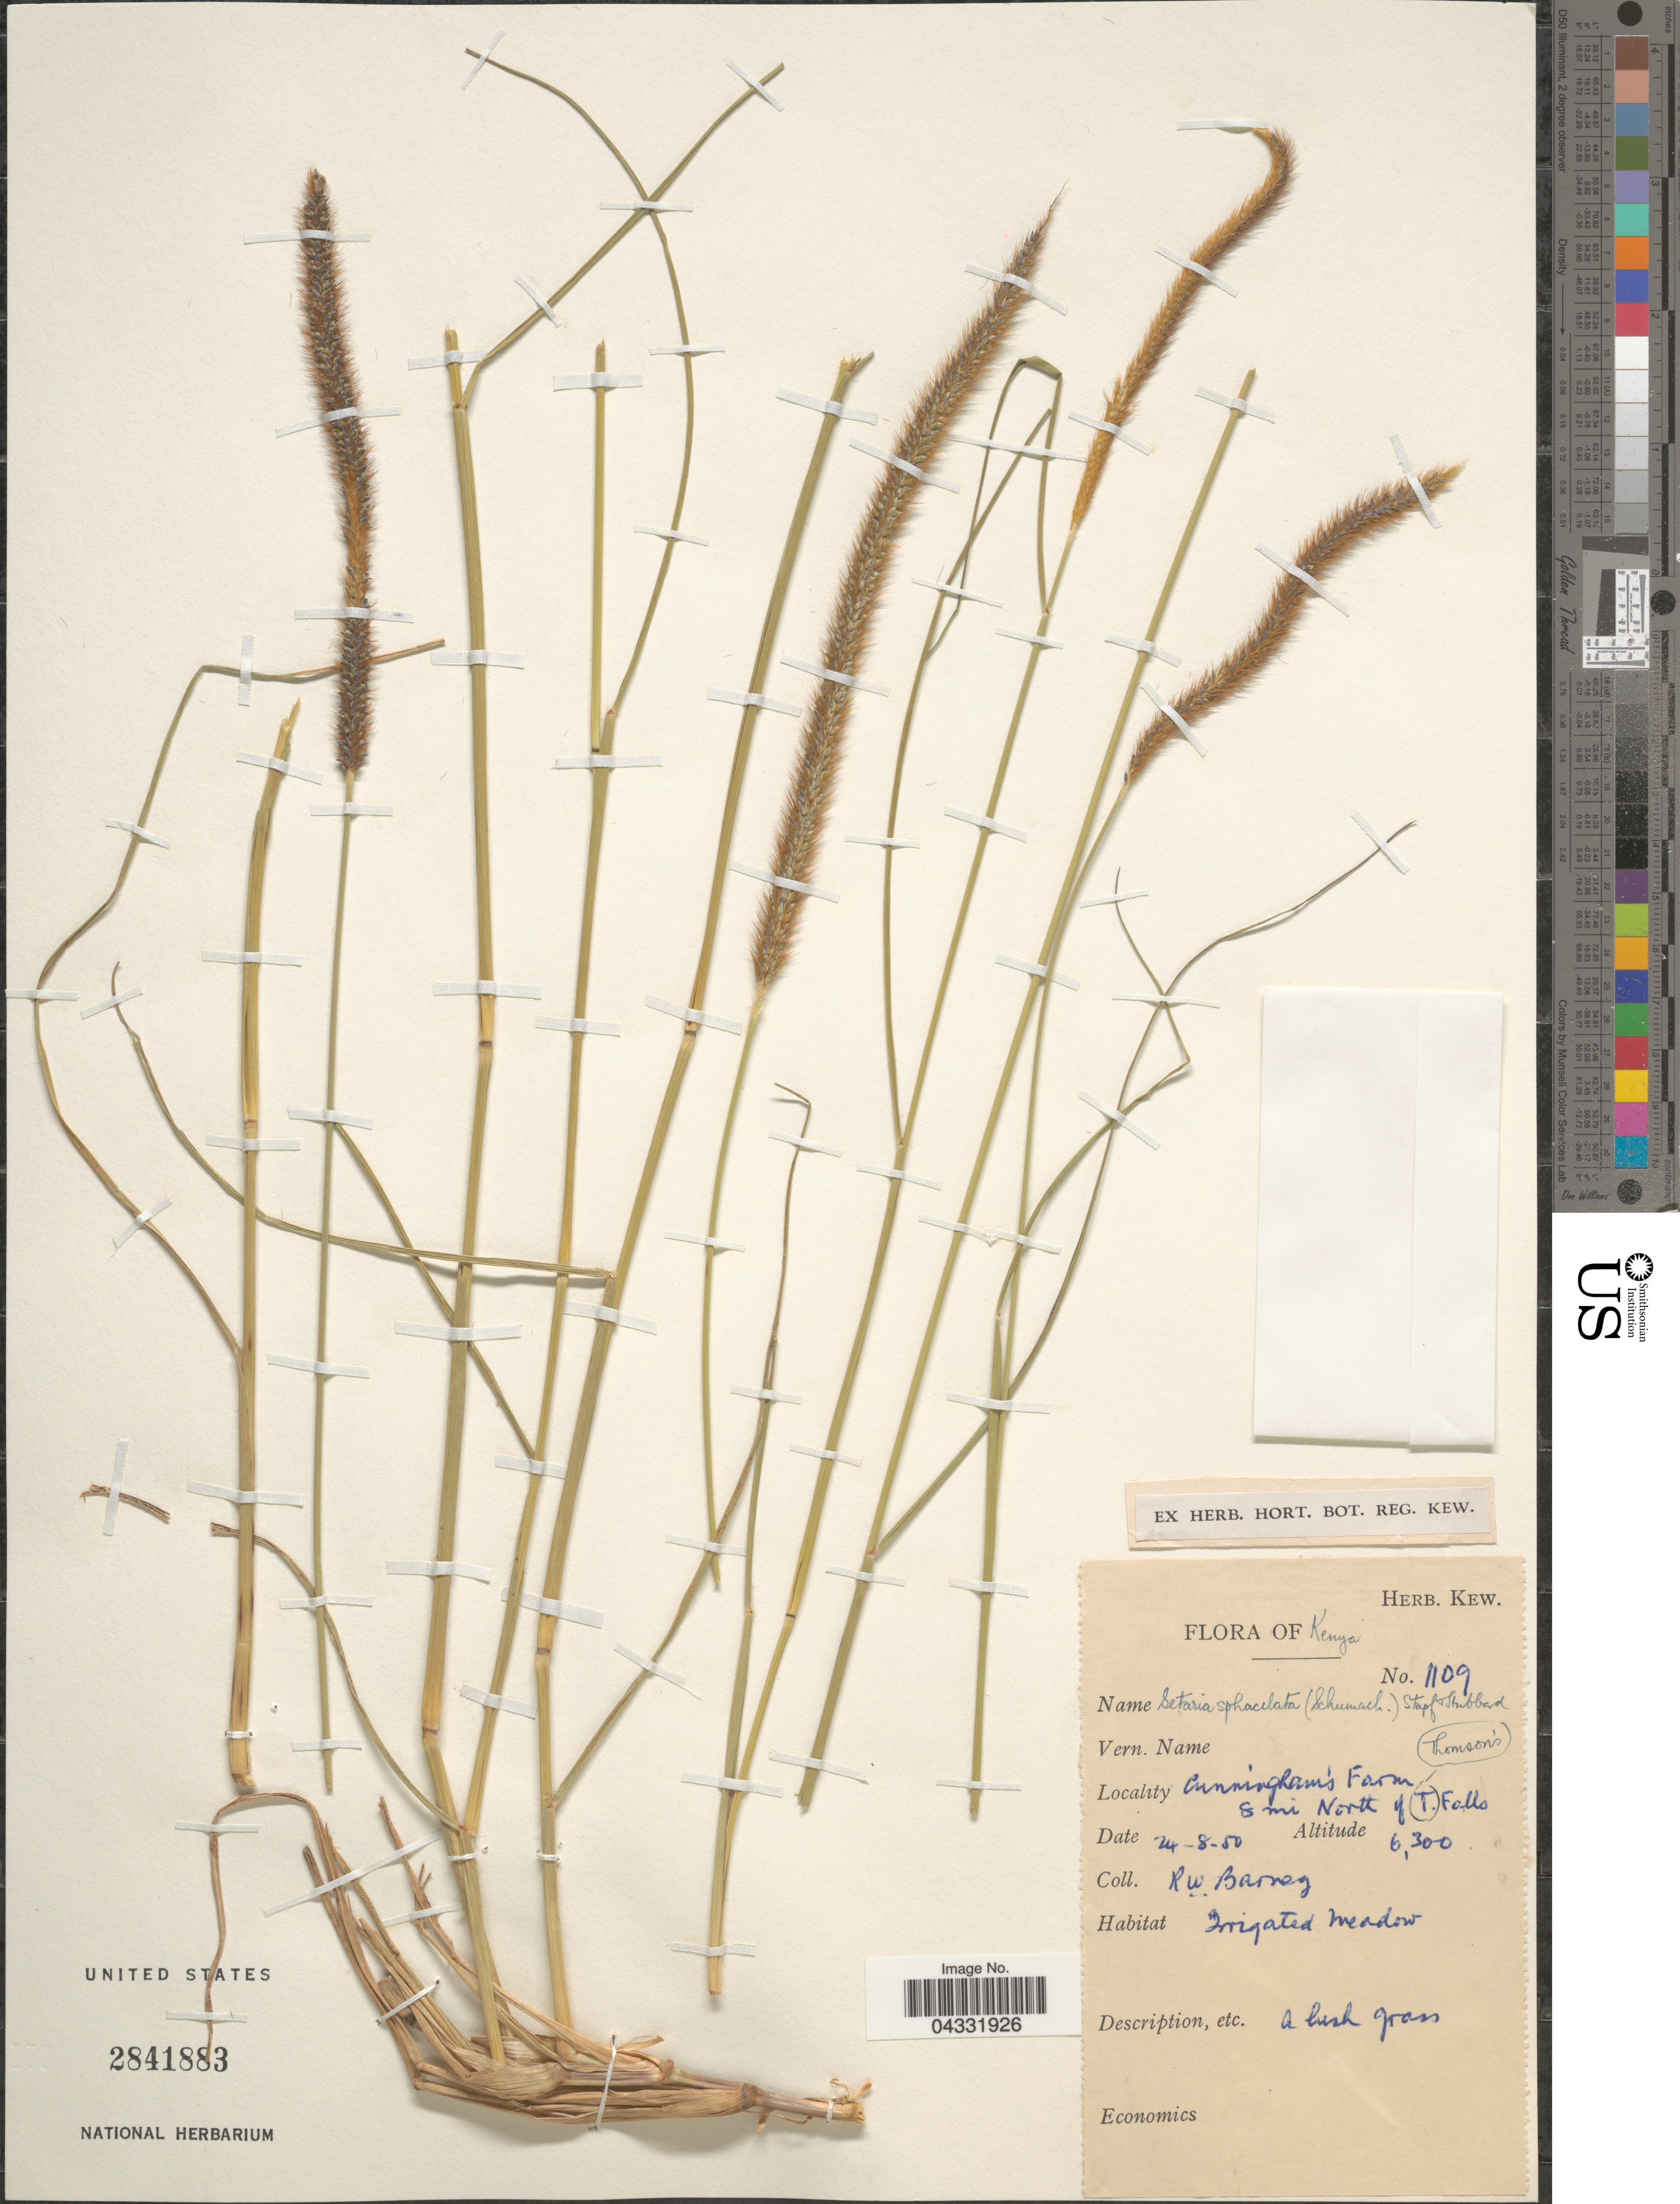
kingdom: Plantae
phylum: Tracheophyta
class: Liliopsida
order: Poales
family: Poaceae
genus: Setaria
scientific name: Setaria sphacelata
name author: (Schumach.) Stapf & Hubb. ex Moss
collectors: R. Barnes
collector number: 1109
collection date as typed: Transcribed d/m/y: 24/8/50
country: Kenya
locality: Cunningham's Farm. 8 mi North of Thomson's Falls.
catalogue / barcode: US 2841883